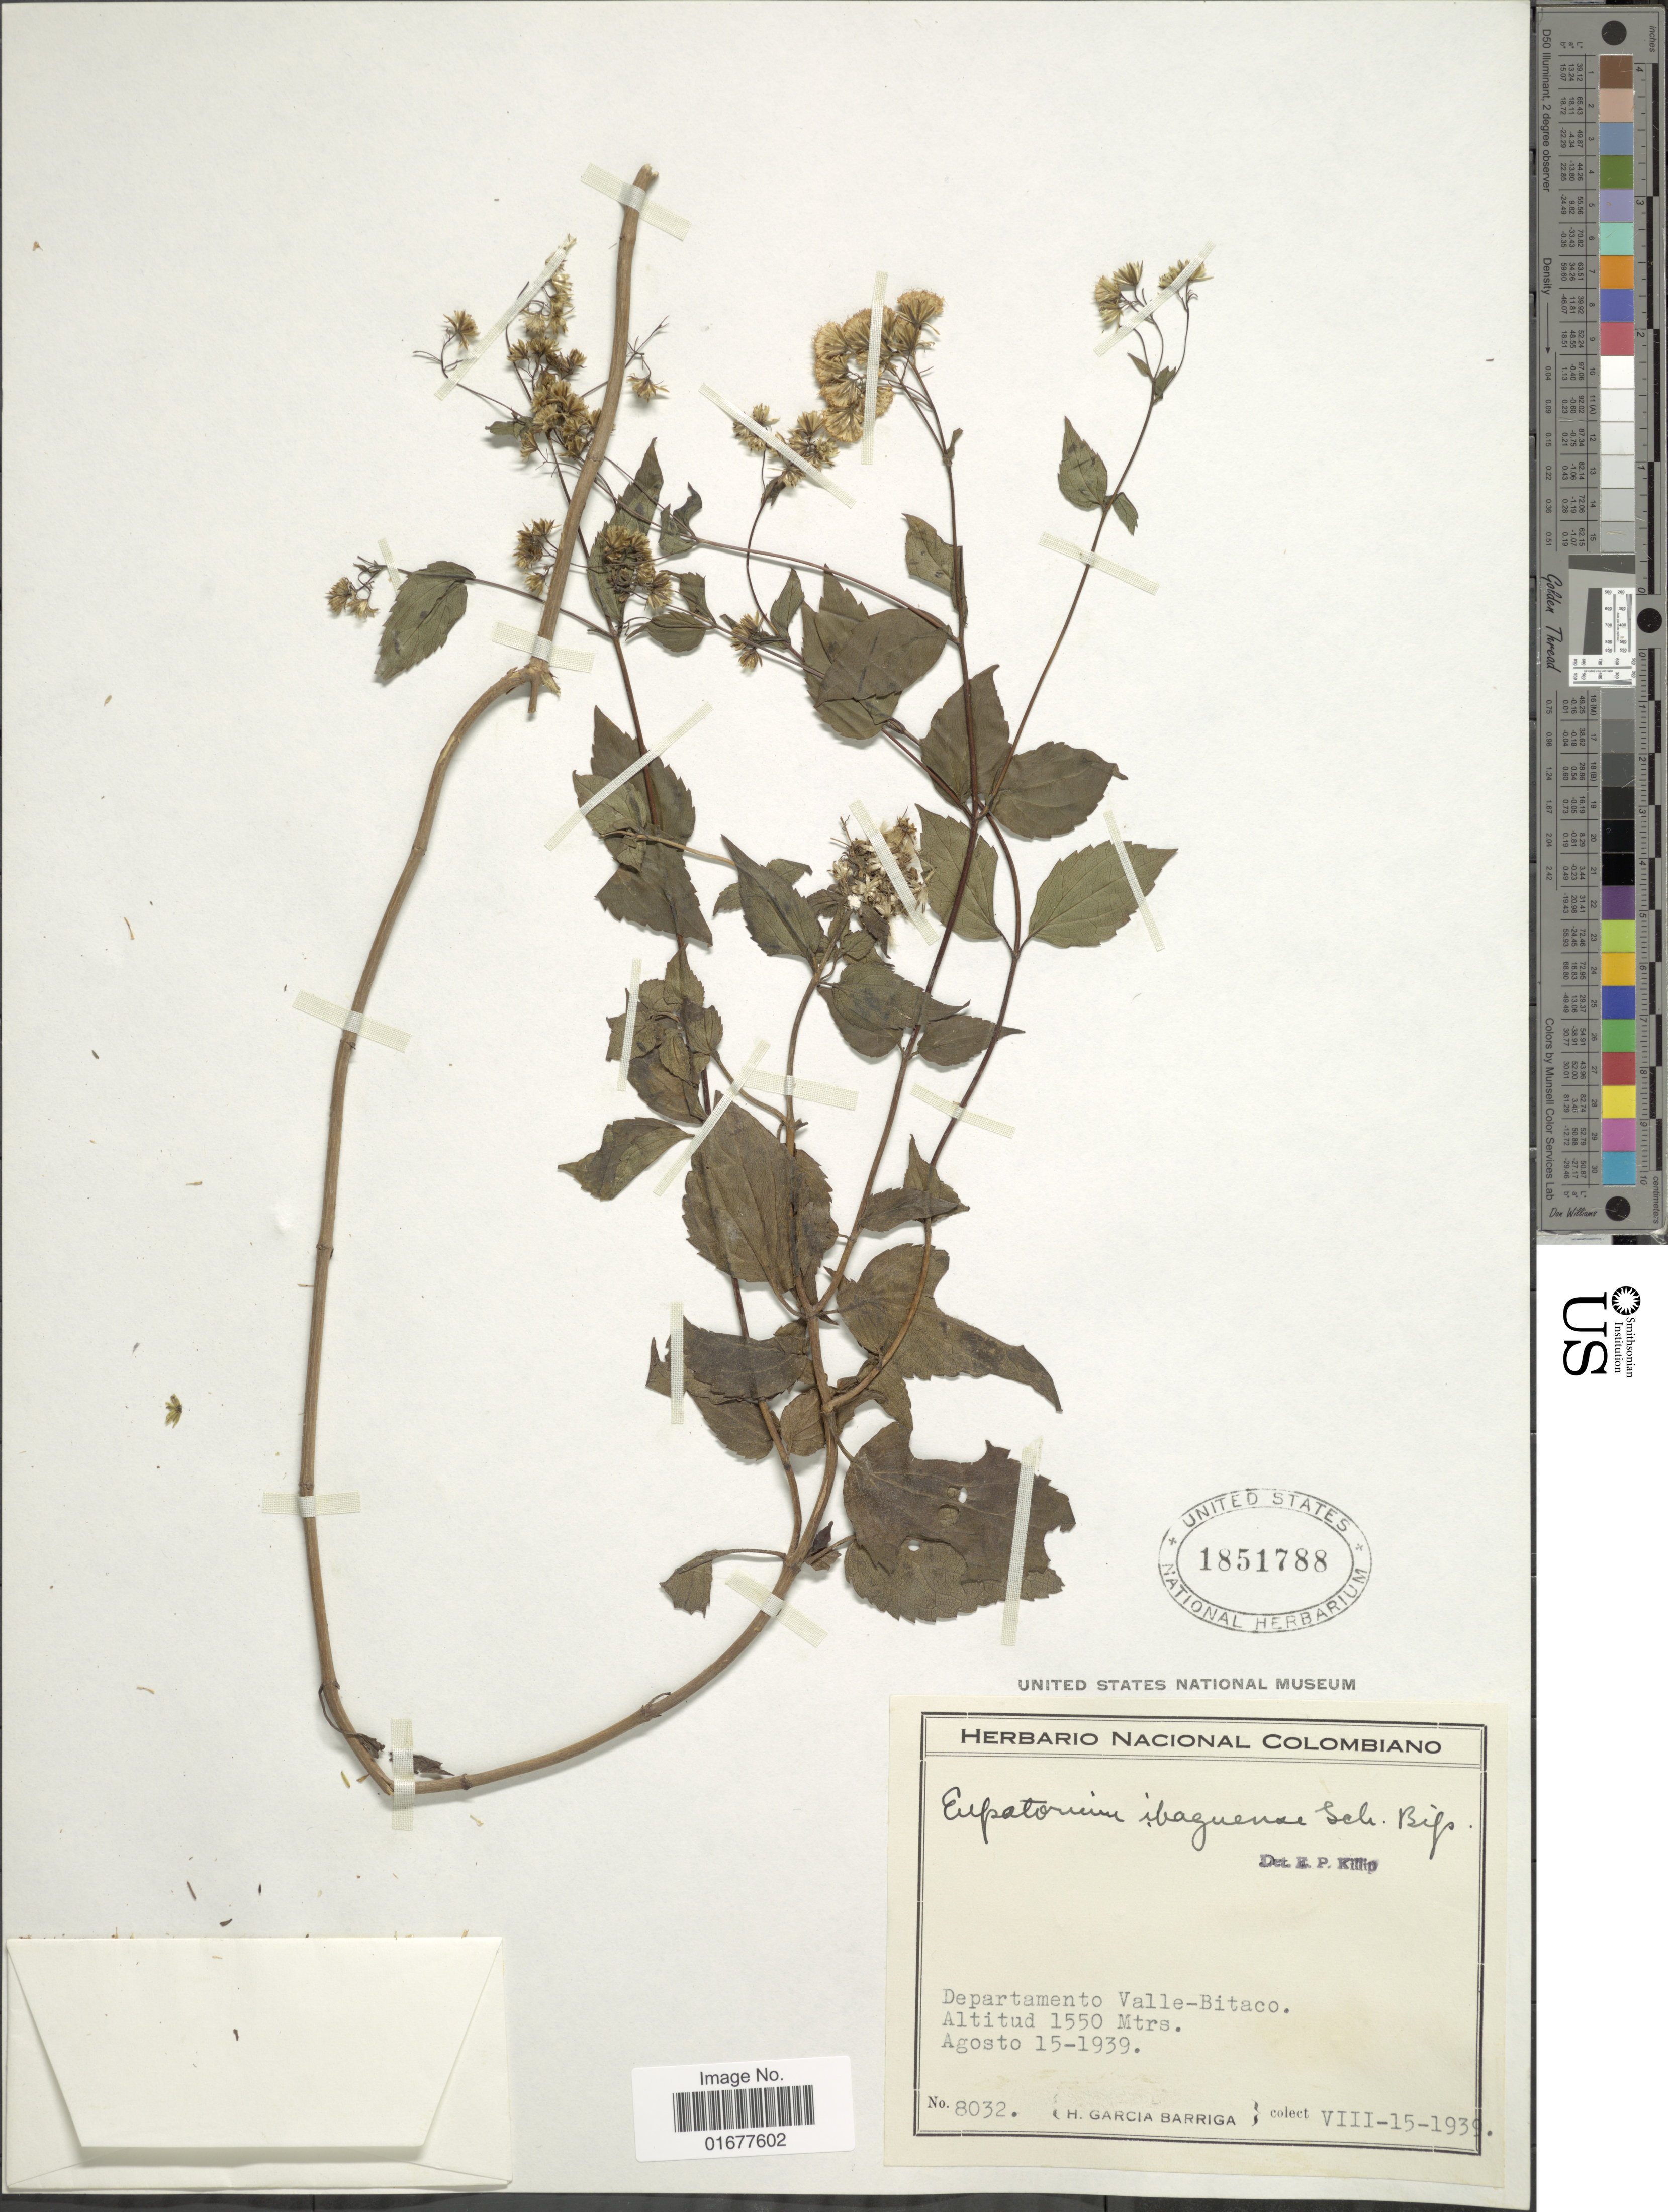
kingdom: Plantae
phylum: Tracheophyta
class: Magnoliopsida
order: Asterales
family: Asteraceae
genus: Ageratina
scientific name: Ageratina psilodora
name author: (B.L. Rob.) R.M. King & H. Rob.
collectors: H. García Barriga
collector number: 8032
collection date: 1939-08-15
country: Colombia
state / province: Valle del Cauca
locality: Departamento Valle-Bitaco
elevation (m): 1550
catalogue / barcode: US 1851788